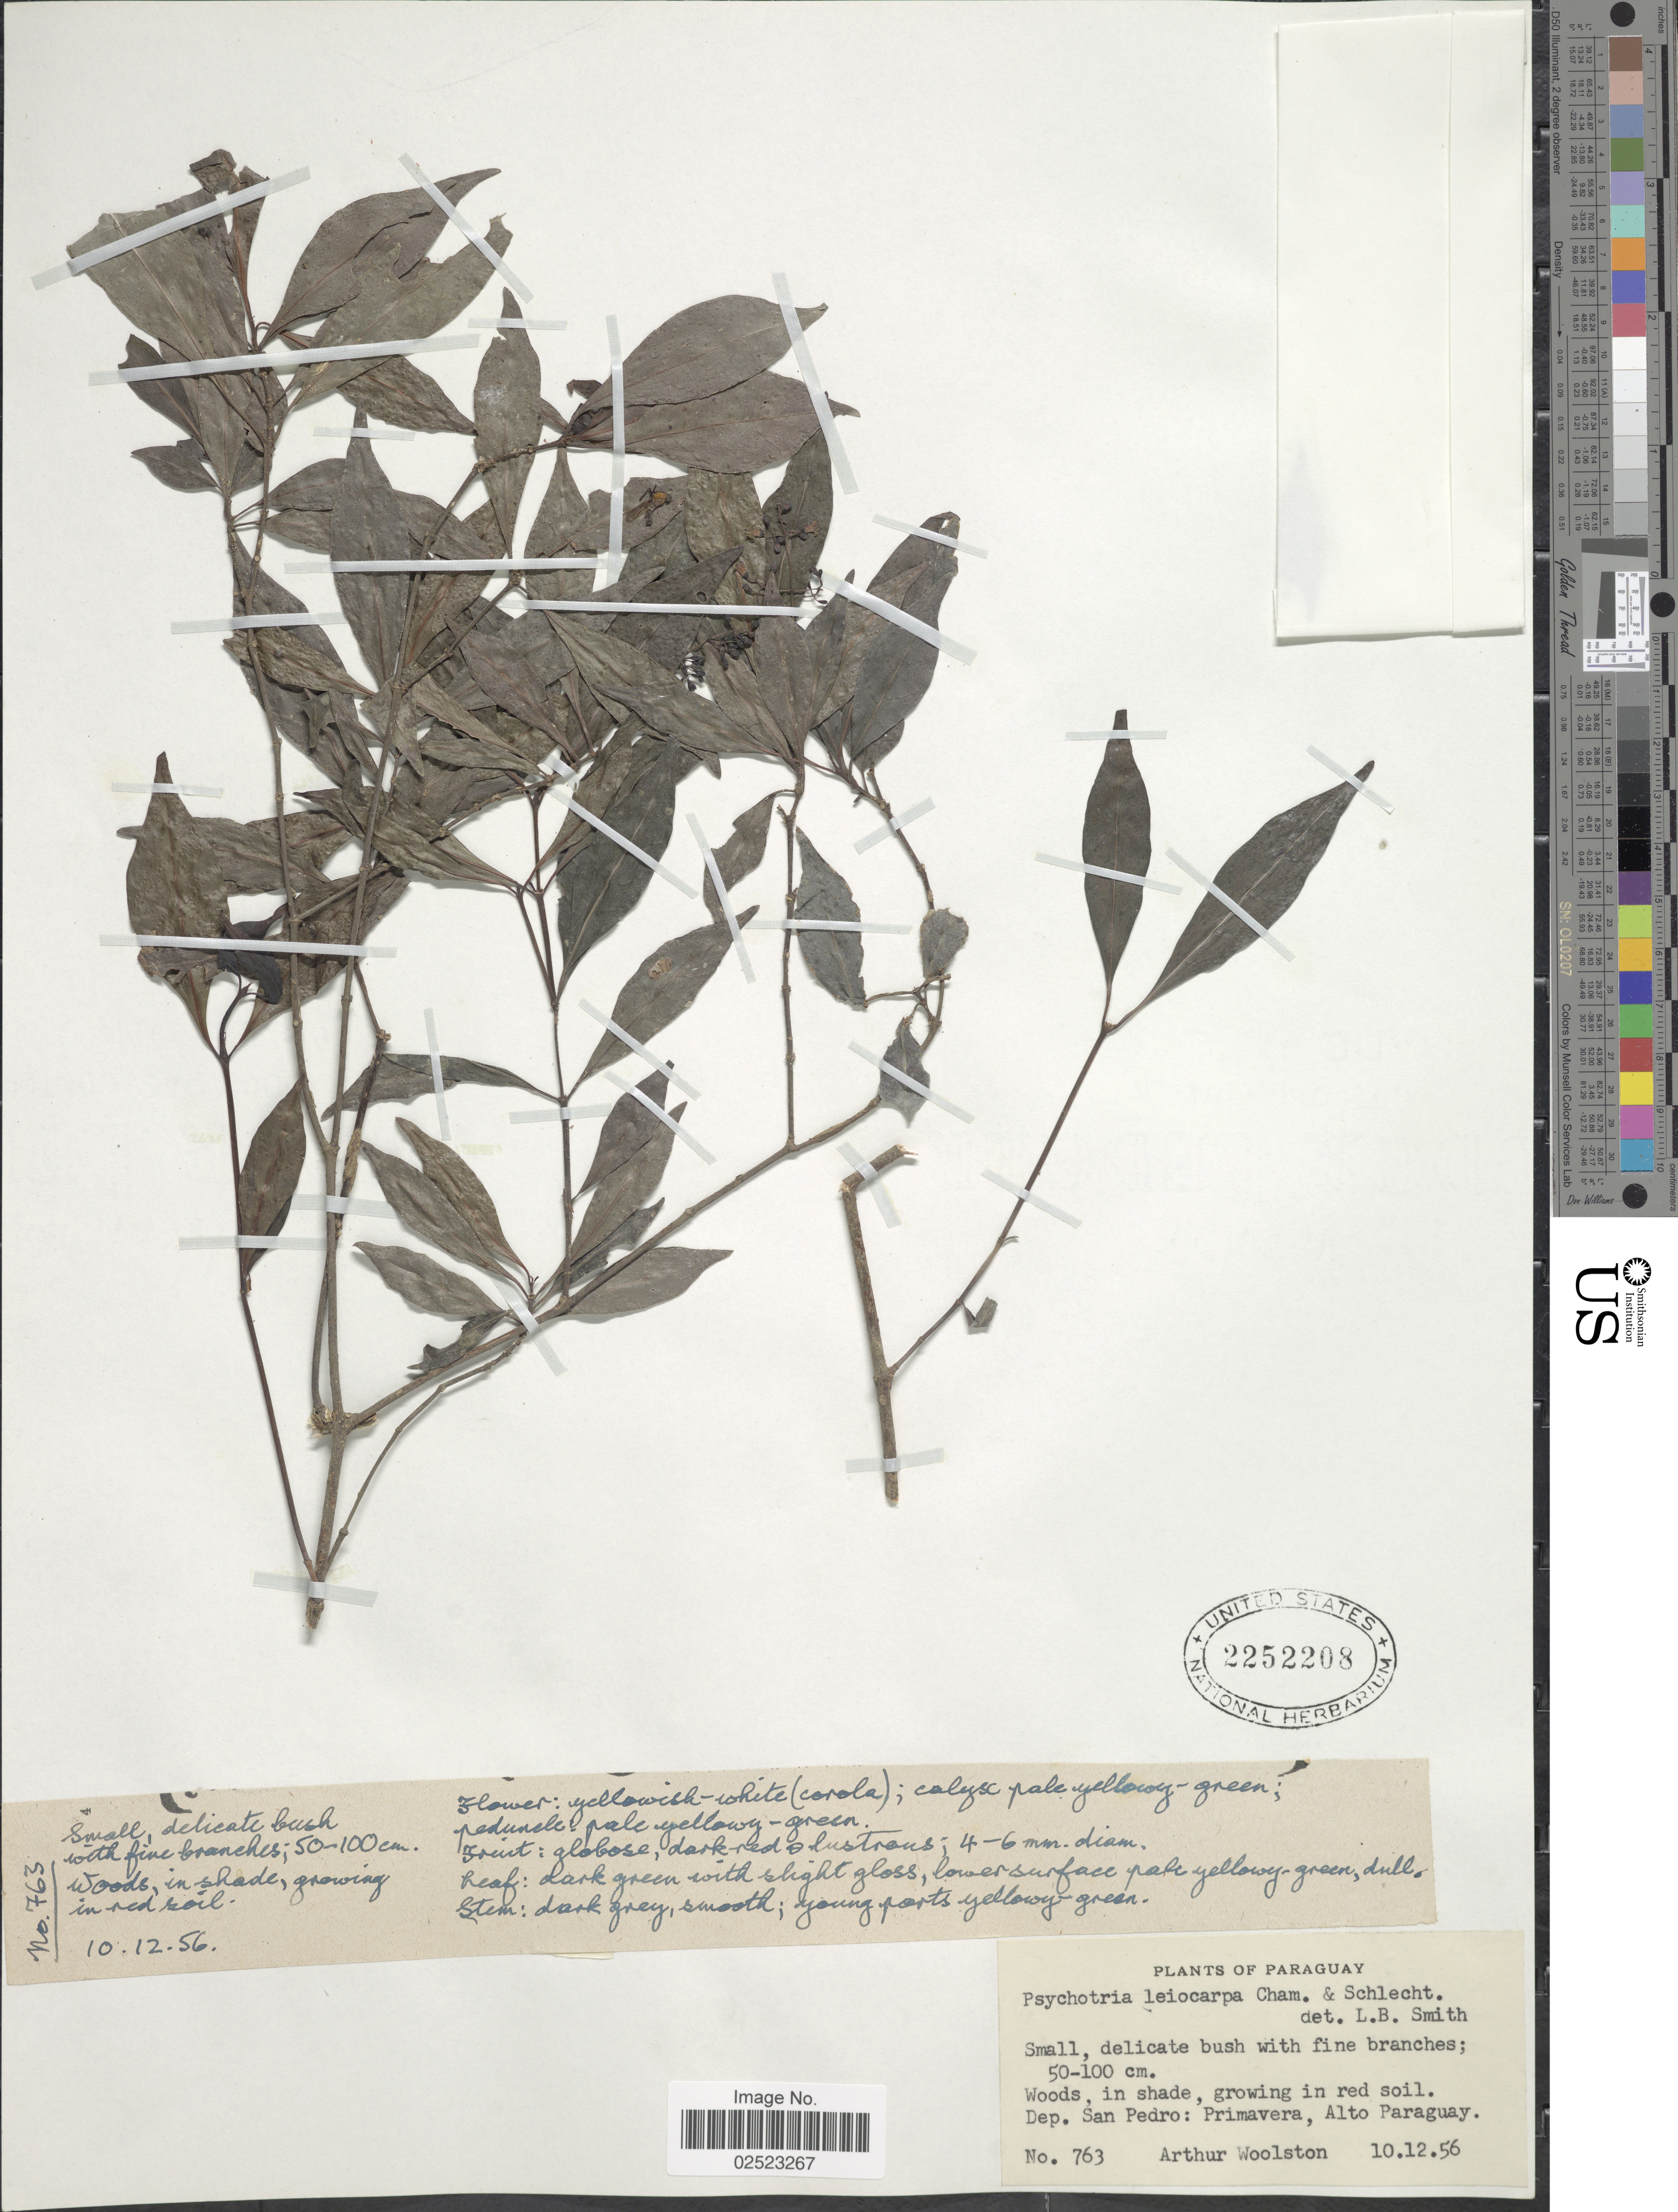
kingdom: Plantae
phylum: Tracheophyta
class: Magnoliopsida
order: Gentianales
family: Rubiaceae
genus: Psychotria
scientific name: Psychotria leiocarpa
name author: Cham. & Schltdl.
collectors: A. L. Woolston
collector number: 763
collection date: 1956-12-10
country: Paraguay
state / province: Alto Paraguay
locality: Woods, Dep. San Pedro: Primavera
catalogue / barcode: US 2252208